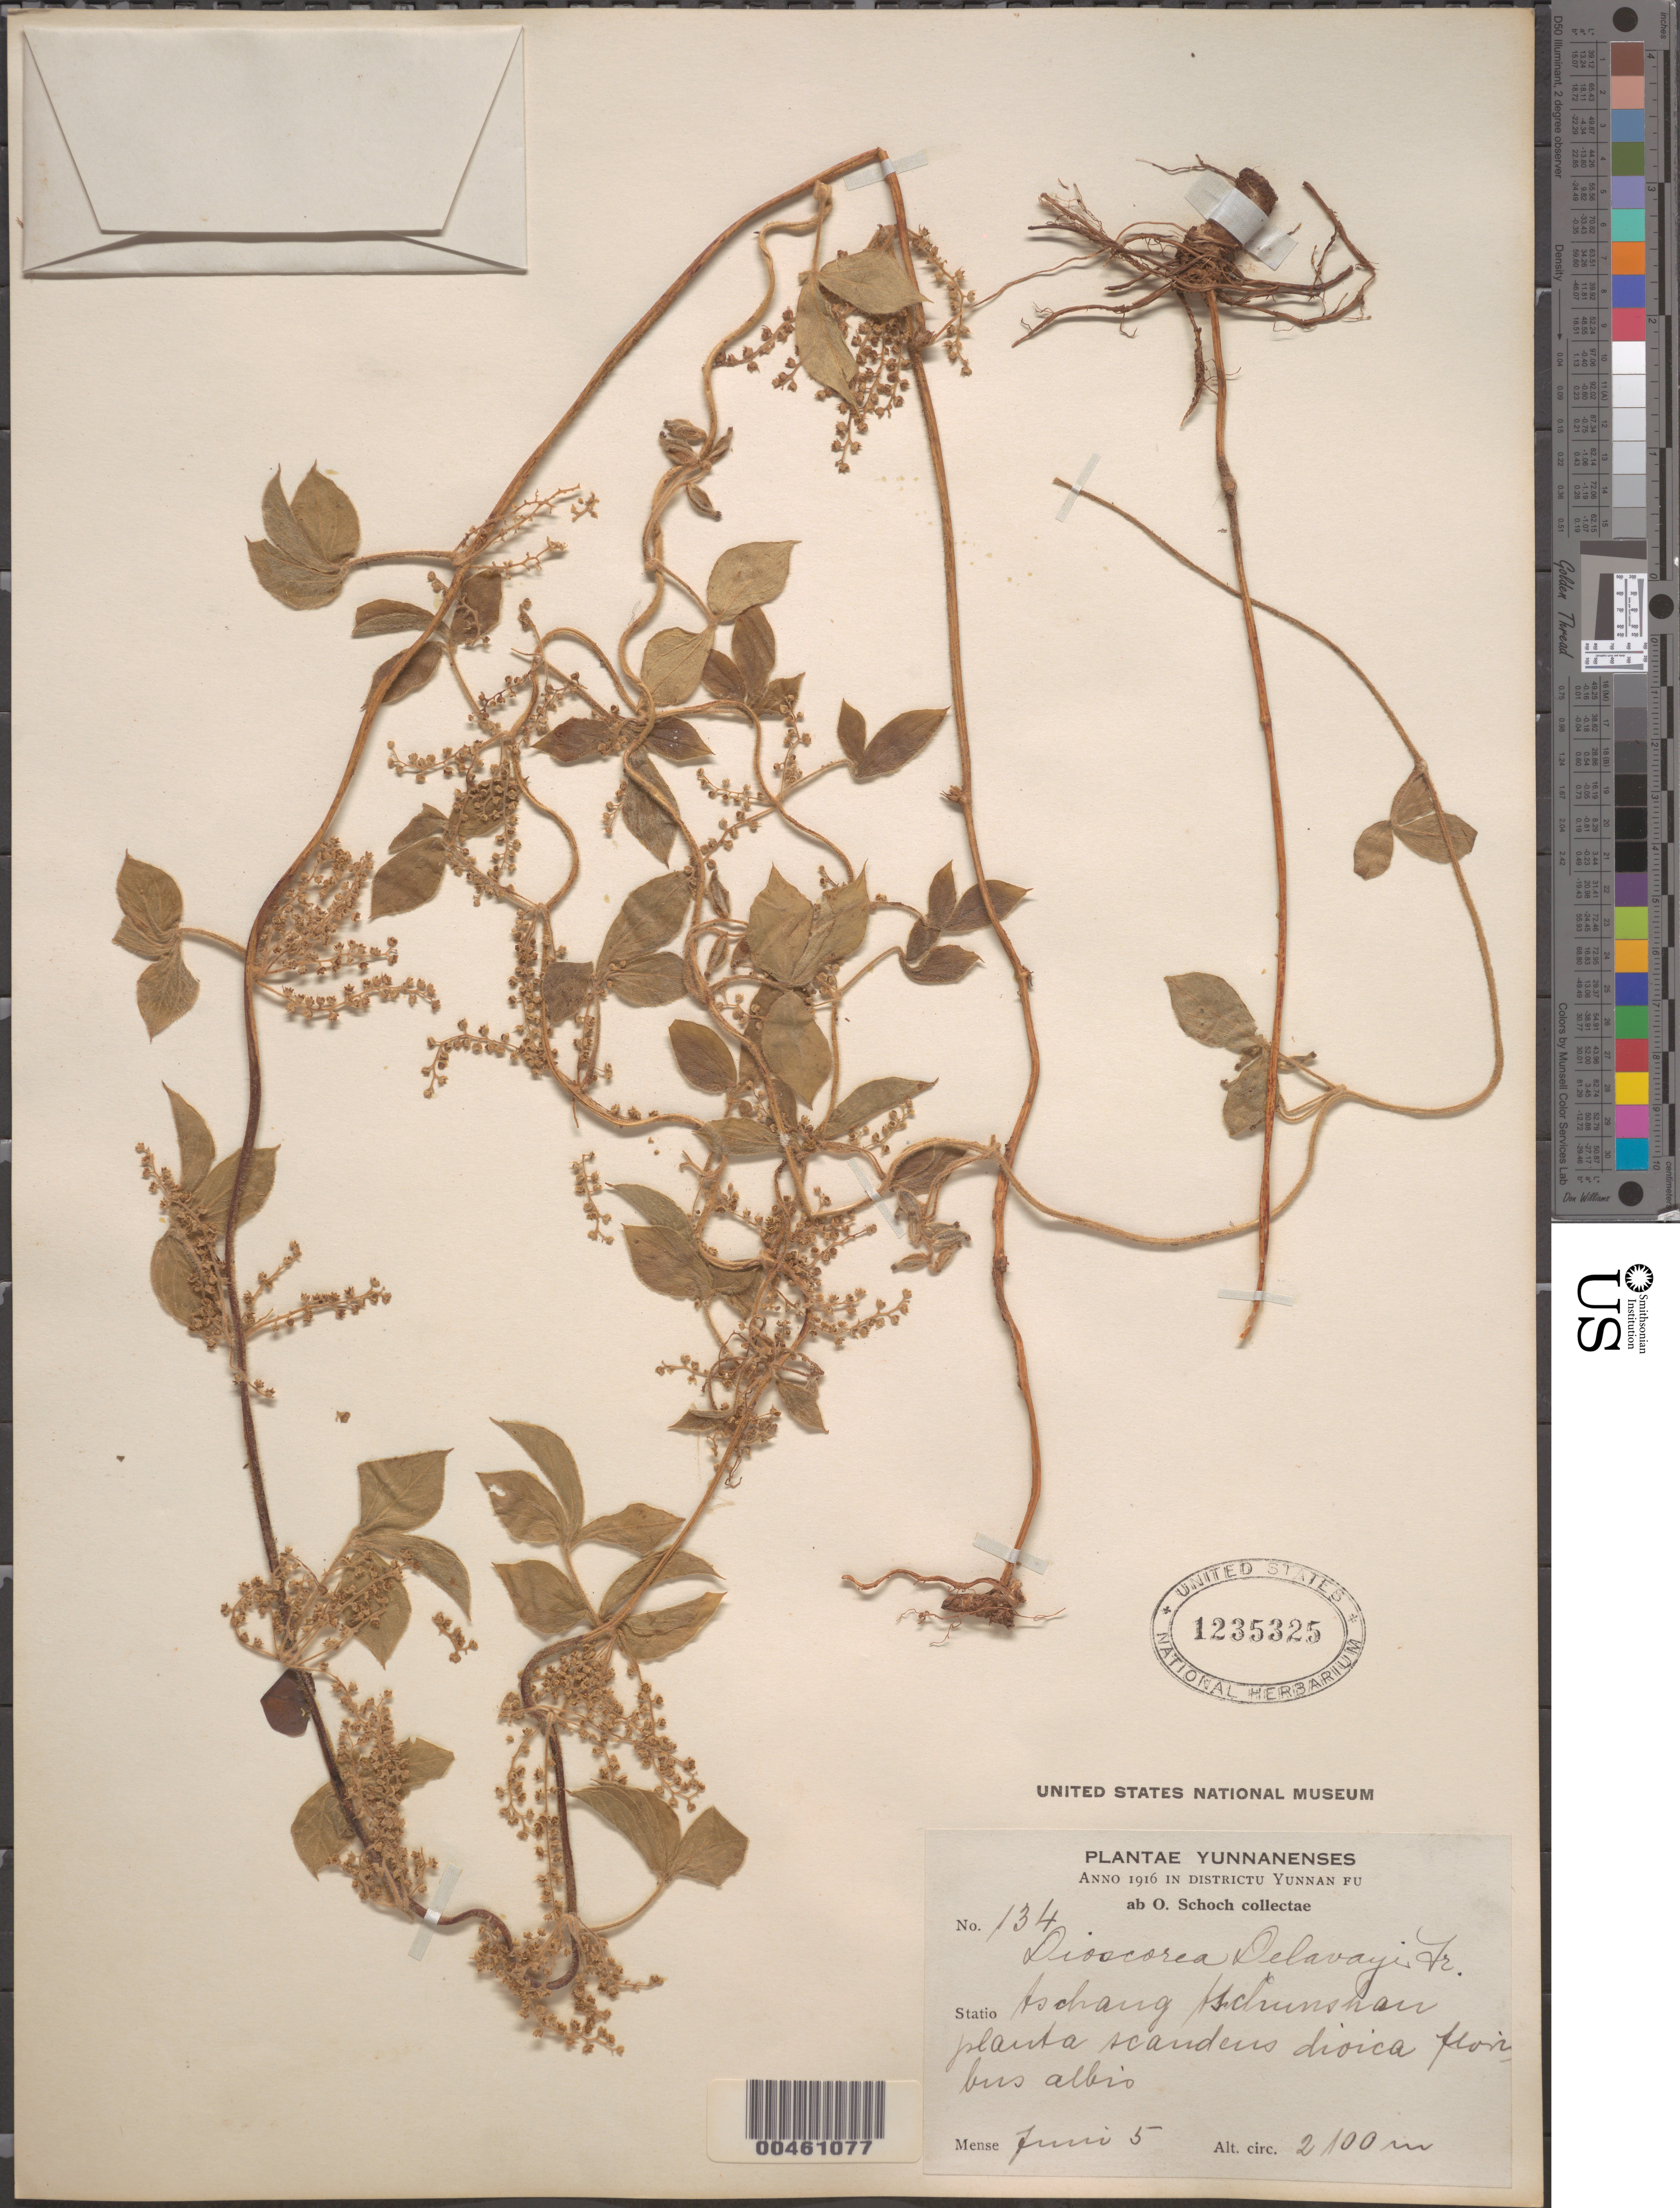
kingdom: Plantae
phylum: Tracheophyta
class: Liliopsida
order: Dioscoreales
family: Dioscoreaceae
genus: Dioscorea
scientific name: Dioscorea delavayi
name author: Fr.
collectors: O. Schoch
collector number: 134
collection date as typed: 05 Jun 1916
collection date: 1916-06-05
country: China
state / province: Yunnan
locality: Chang Chun Shan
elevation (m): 2100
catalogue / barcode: US 1235325